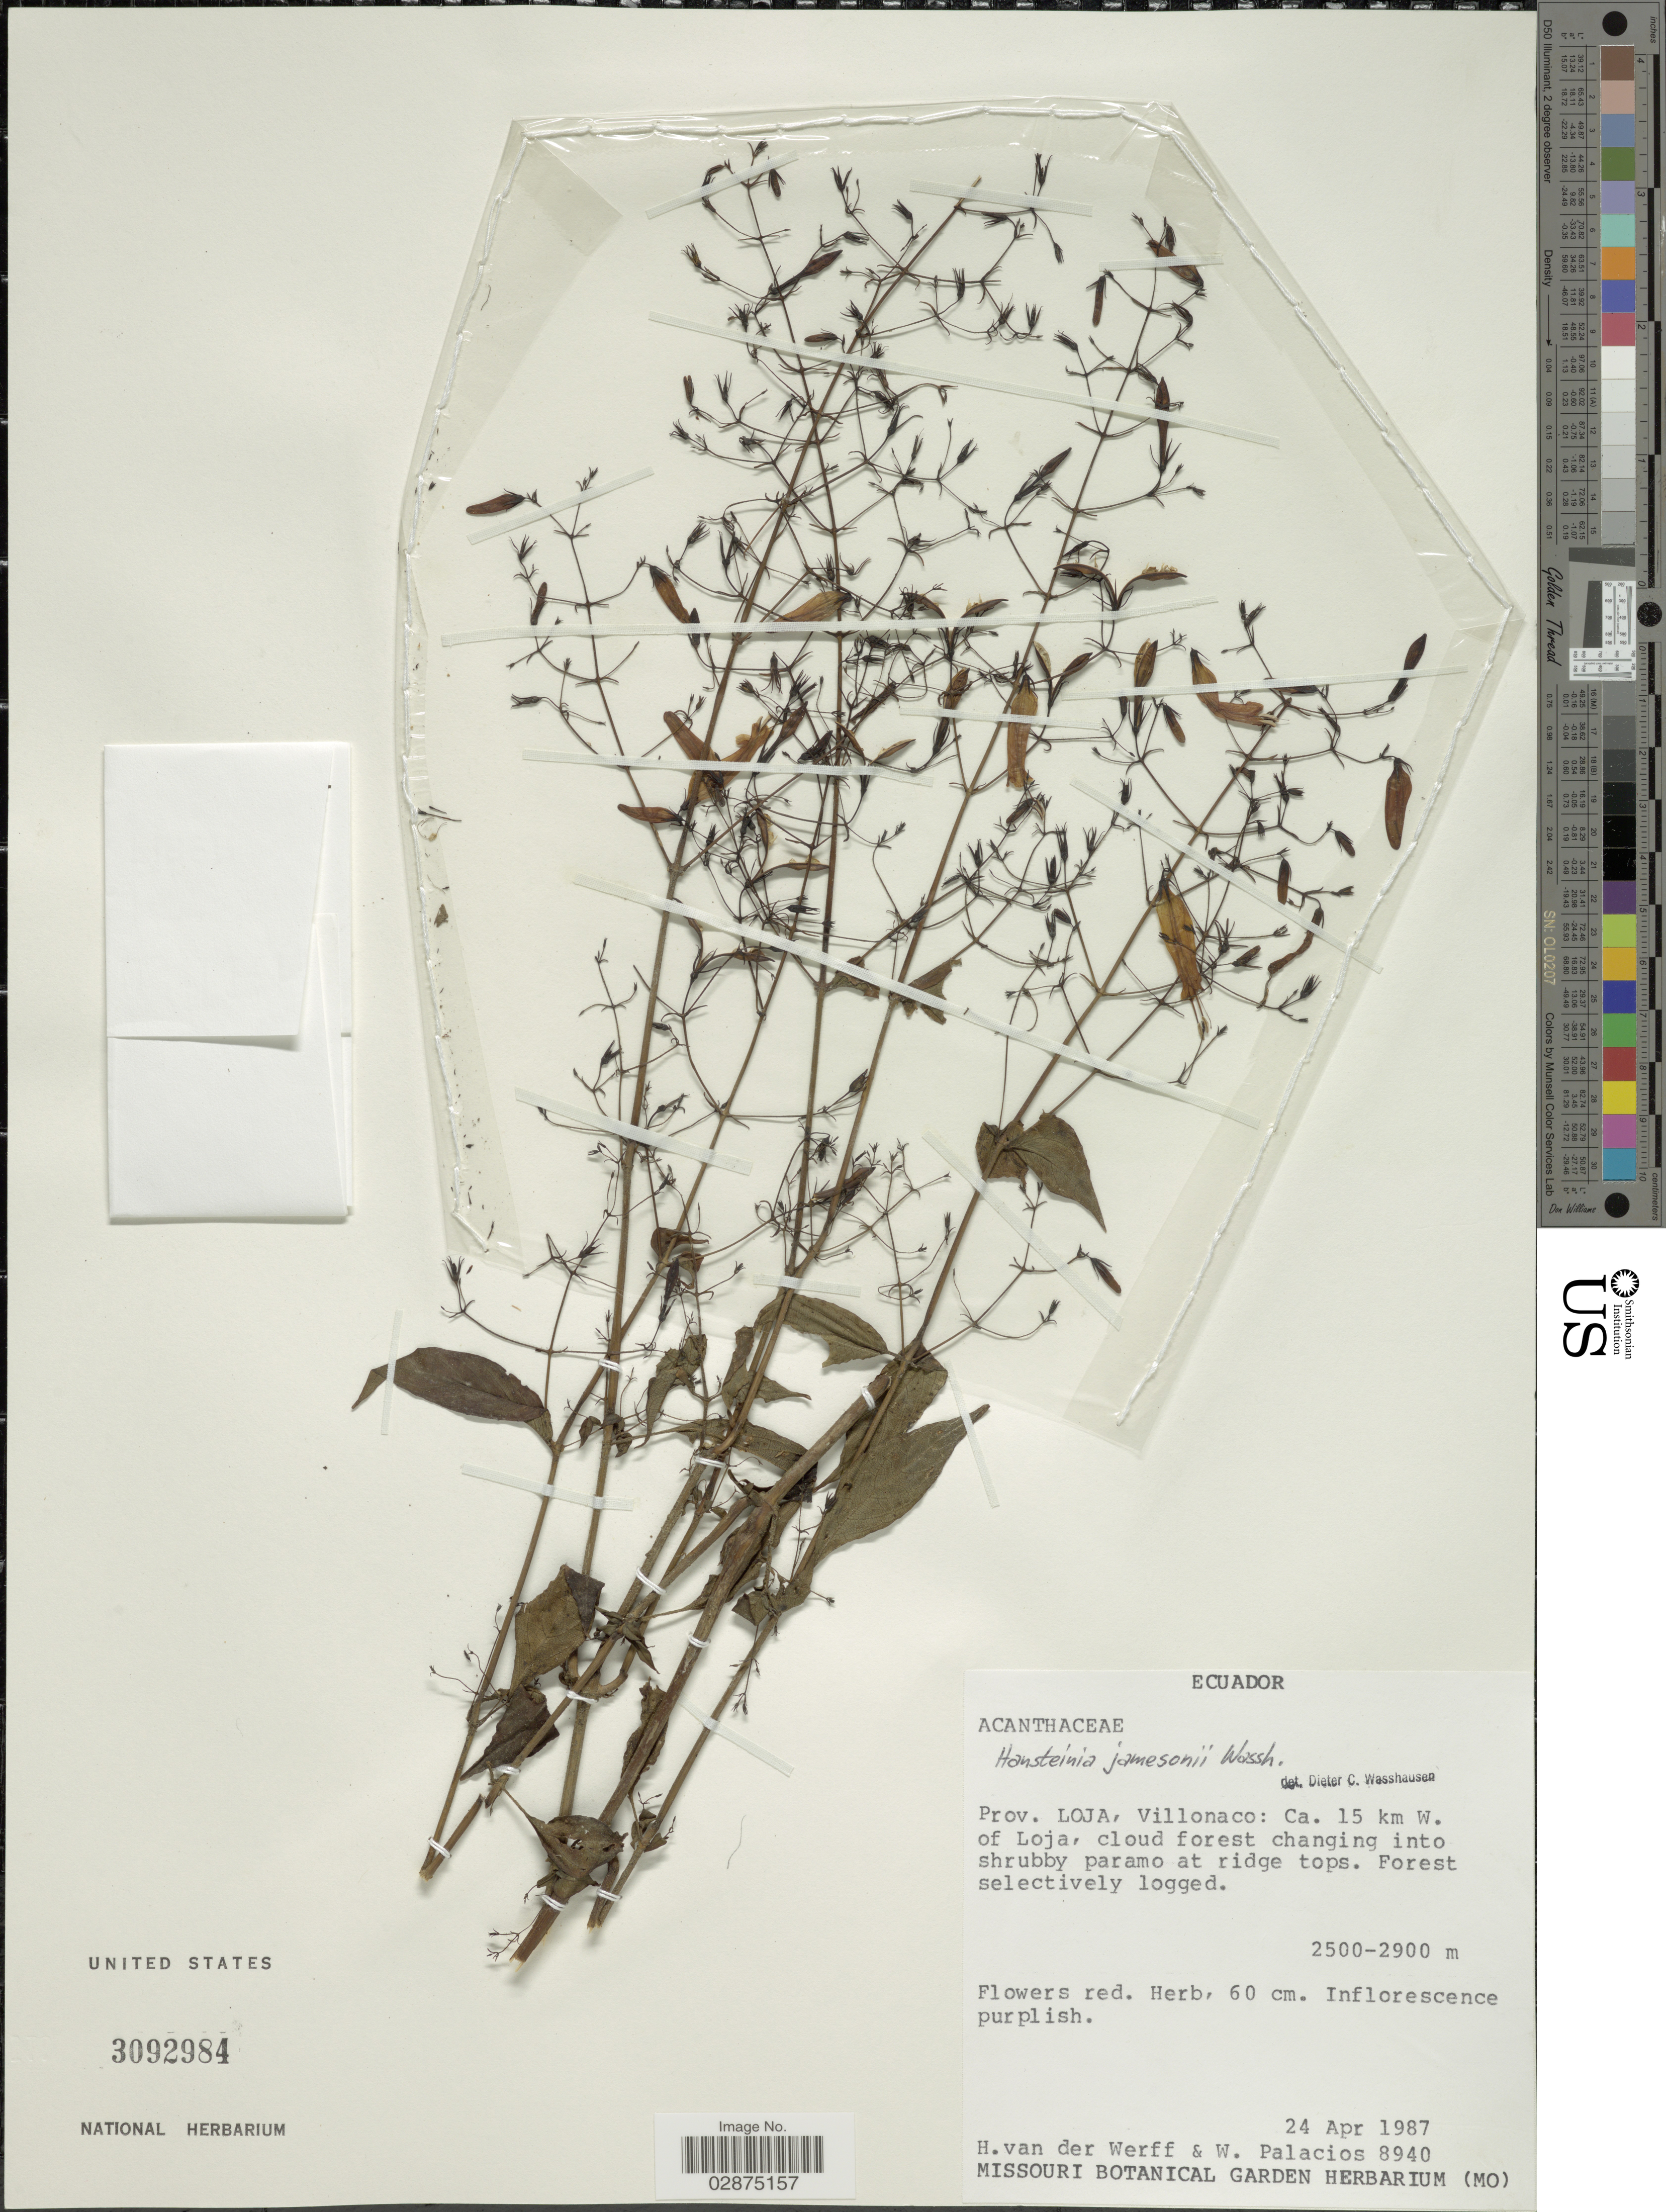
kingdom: Plantae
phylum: Tracheophyta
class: Magnoliopsida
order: Lamiales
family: Acanthaceae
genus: Stenostephanus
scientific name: Stenostephanus jamesonii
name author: (Wassh.) Wassh.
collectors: H. van der Werff & W. Palacios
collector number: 8940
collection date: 1987-04-24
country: Ecuador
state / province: Loja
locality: Villonaco: Ca. 15 km W. of Loja.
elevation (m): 2500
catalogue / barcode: US 3092984